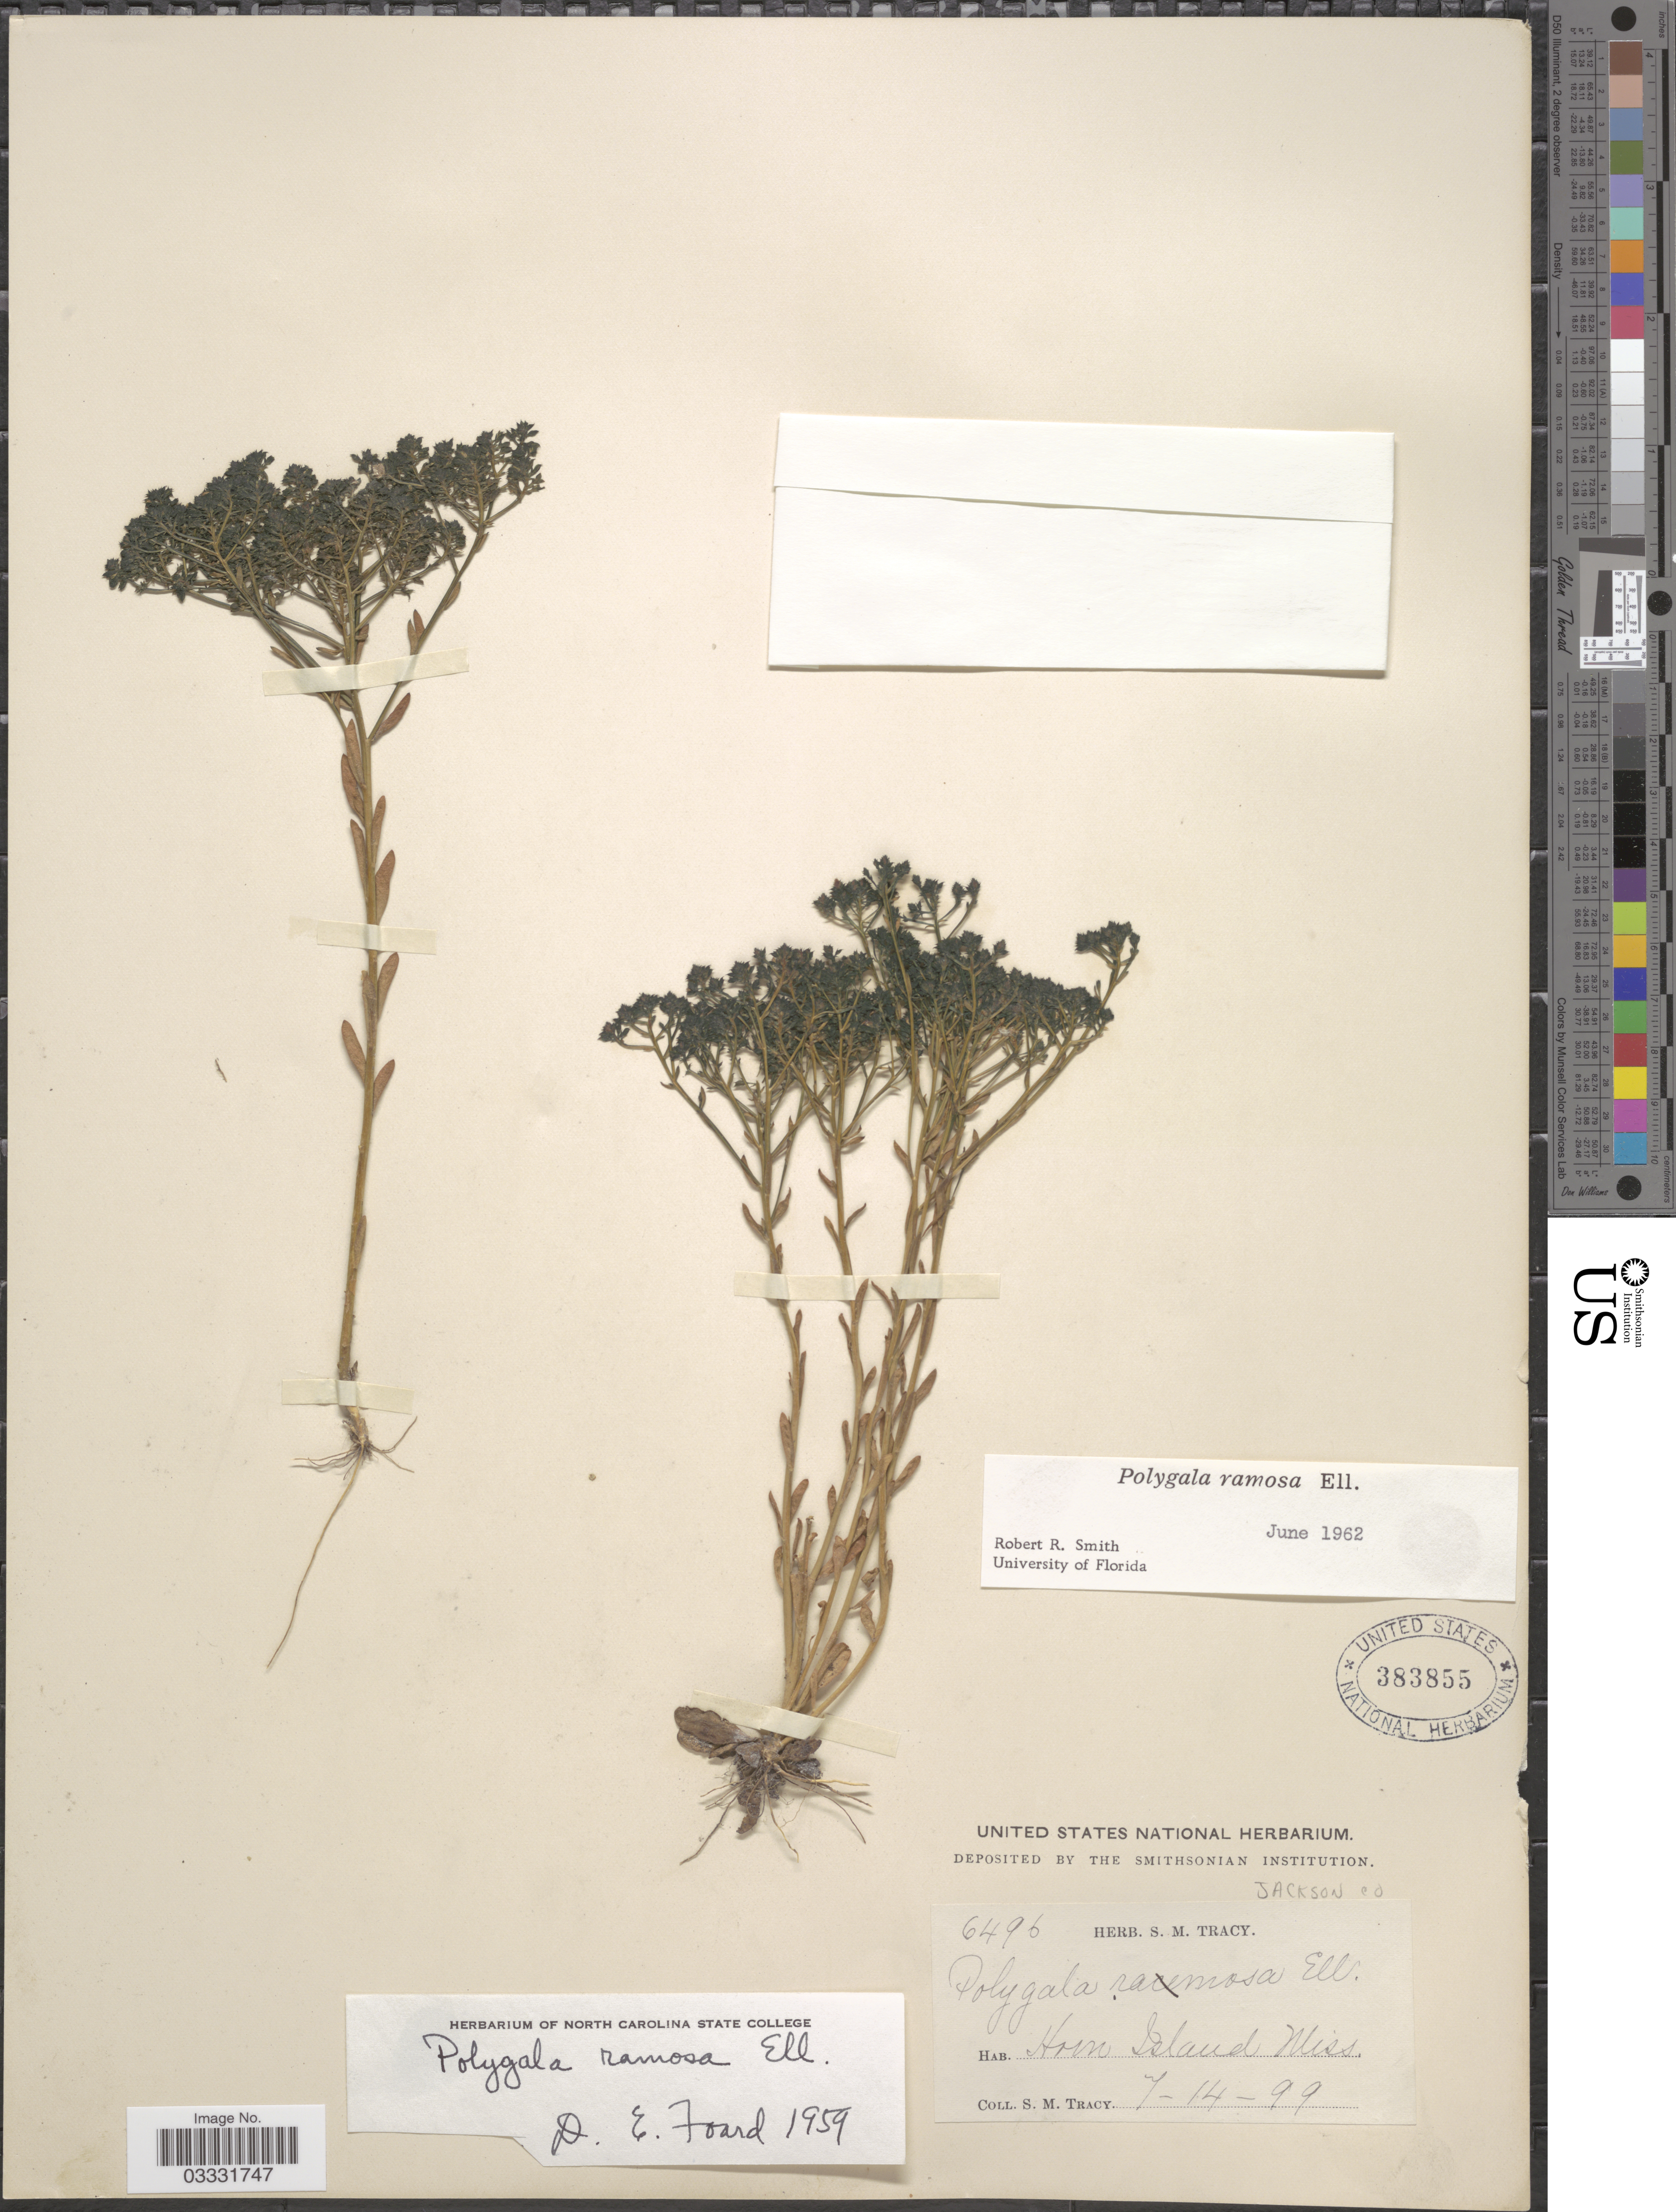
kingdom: Plantae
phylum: Tracheophyta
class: Magnoliopsida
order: Fabales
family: Polygalaceae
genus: Polygala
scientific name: Polygala ramosa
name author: Elliott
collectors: S. M. Tracy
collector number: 6469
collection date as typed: Transcribed d/m/y: 14/7/99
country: United States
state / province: Mississippi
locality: Jackson Co. Horn Island.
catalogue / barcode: US 383855